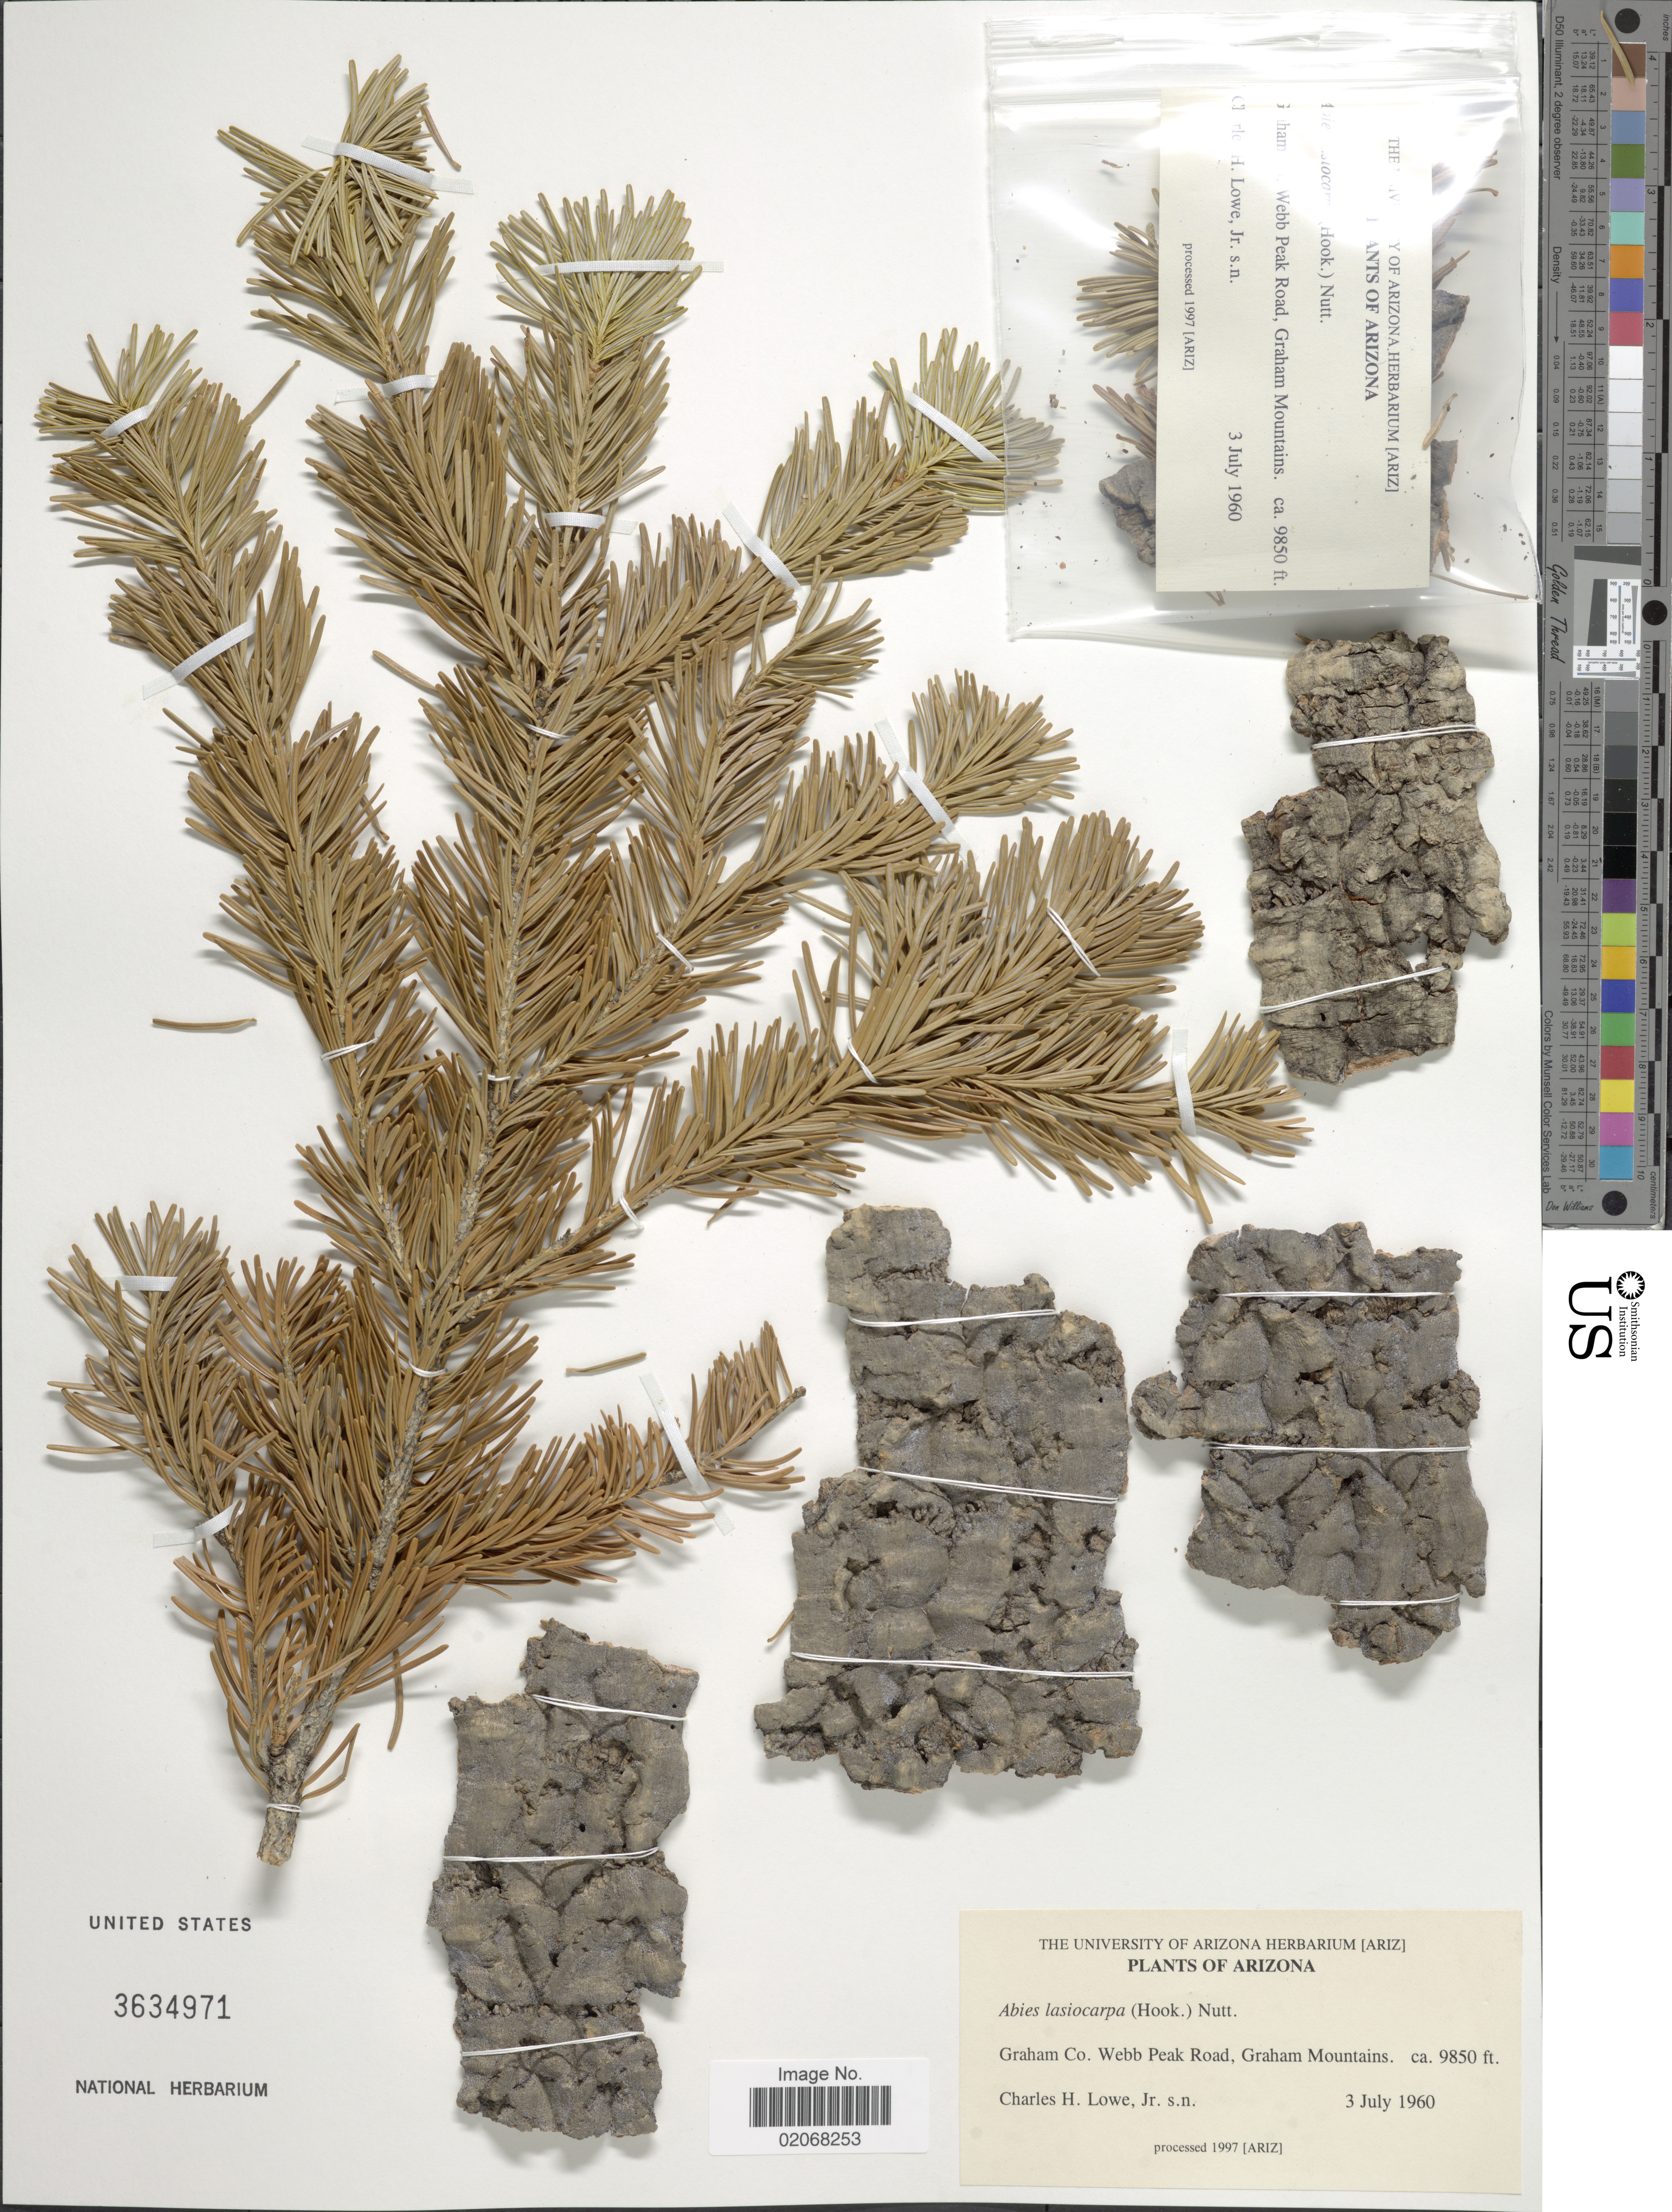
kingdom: Plantae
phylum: Tracheophyta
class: Pinopsida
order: Pinales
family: Pinaceae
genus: Abies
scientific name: Abies lasiocarpa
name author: (Hook.) Nutt.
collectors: Lowe Jr., C. H.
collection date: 1960-07-03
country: United States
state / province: Arizona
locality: Graham Co., Webb Peak Road, Graham Mountains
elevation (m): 3002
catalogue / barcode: US 3634971